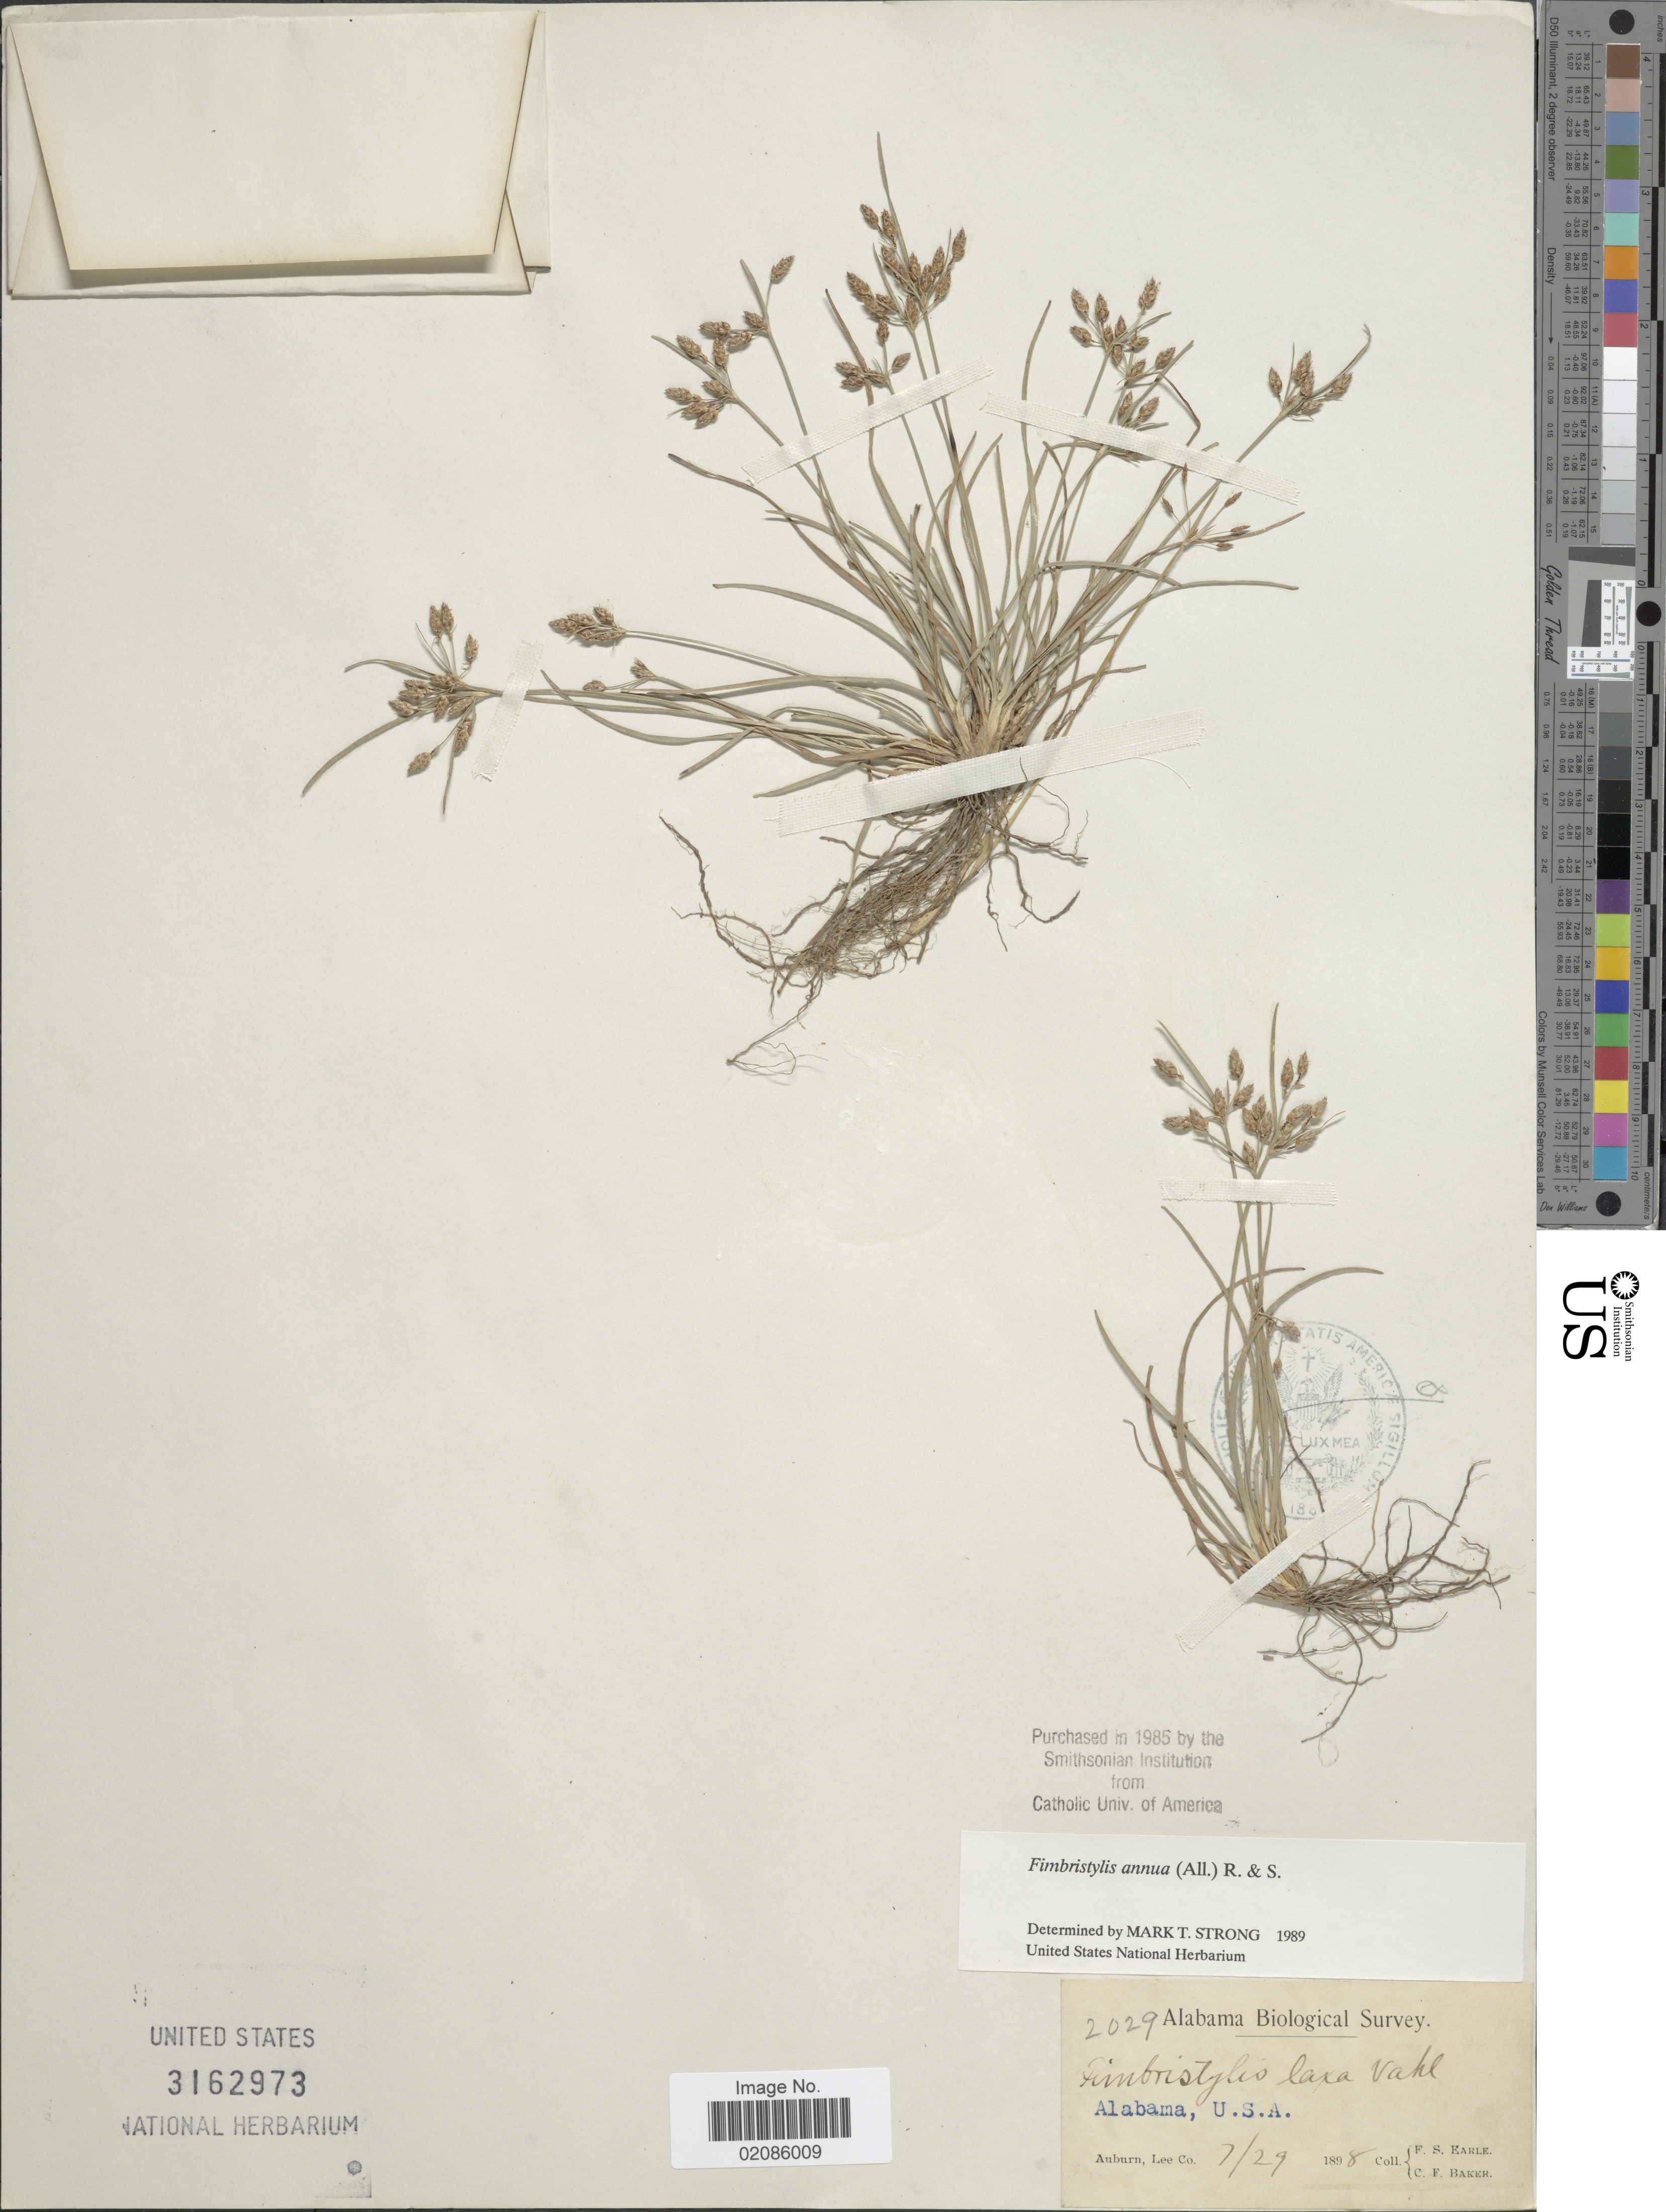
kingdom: Plantae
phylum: Tracheophyta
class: Liliopsida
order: Poales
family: Cyperaceae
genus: Fimbristylis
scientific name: Fimbristylis annua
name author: (All.) Roem. & Schult.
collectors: F. S. Earle & C. F. Baker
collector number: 2029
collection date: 1898-07-29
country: United States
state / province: Alabama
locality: Auburn, Lee Co.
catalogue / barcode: US 3162973